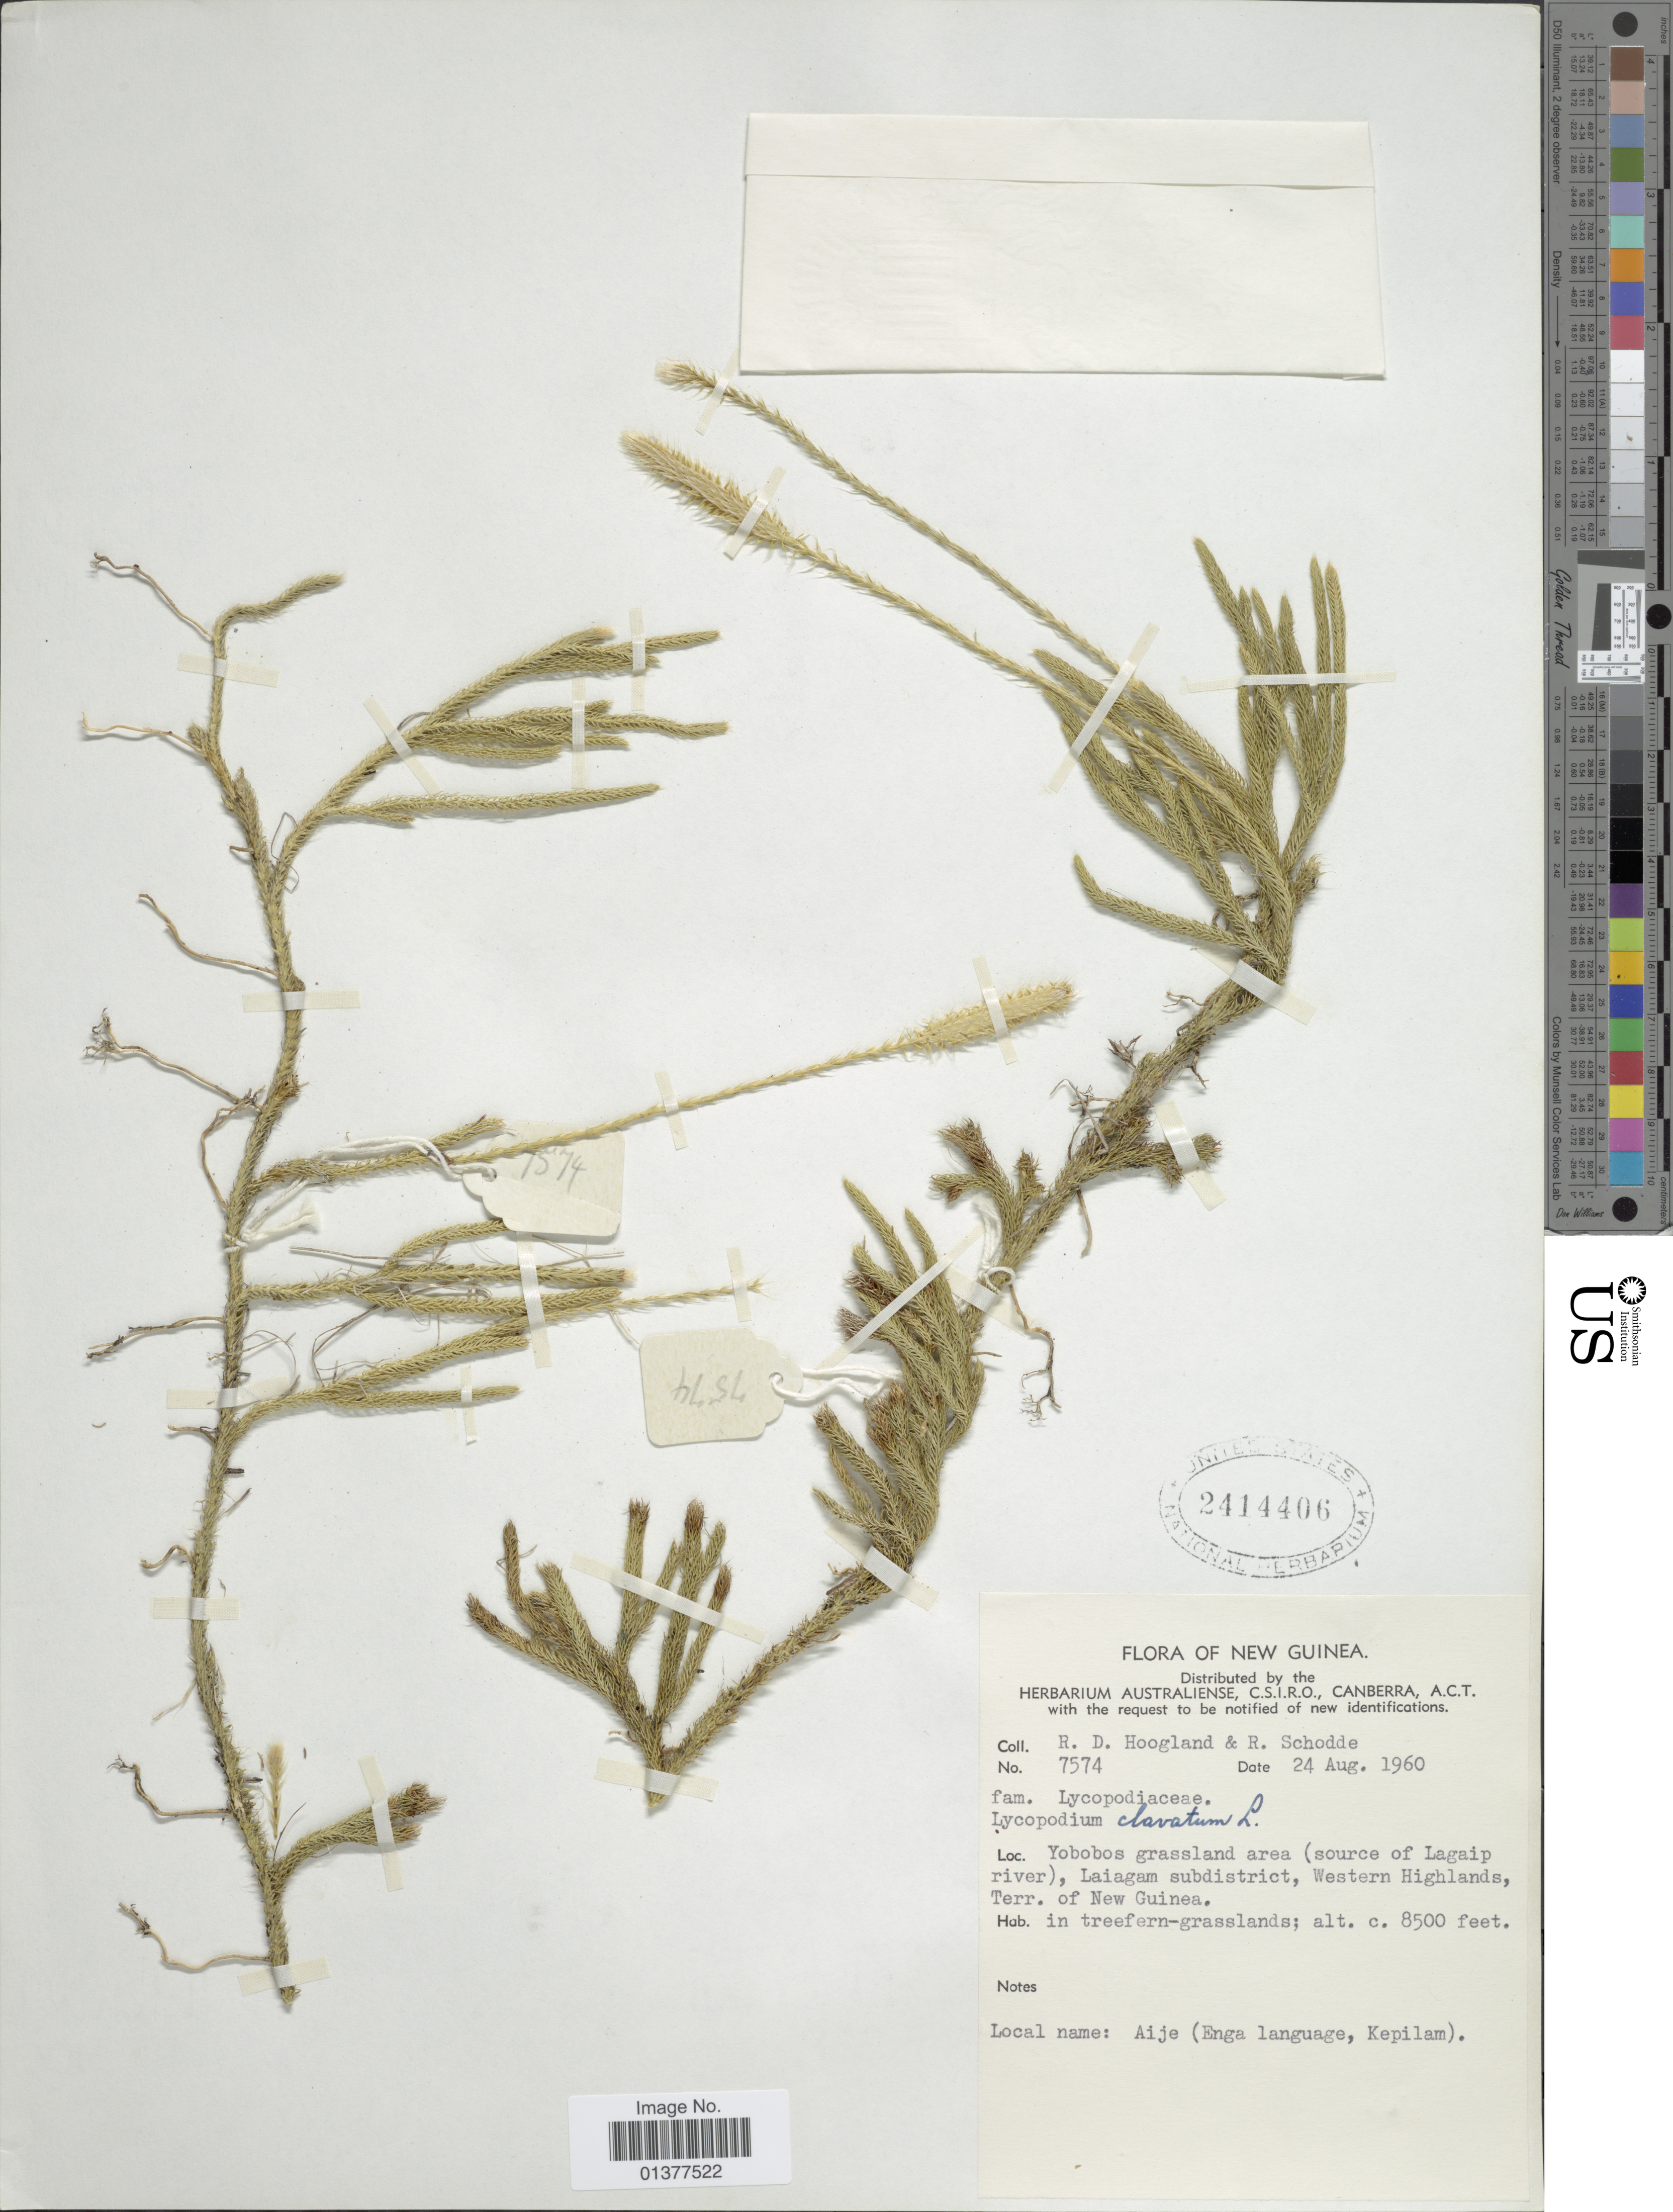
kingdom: Plantae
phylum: Tracheophyta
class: Lycopodiopsida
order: Lycopodiales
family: Lycopodiaceae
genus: Lycopodium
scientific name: Lycopodium clavatum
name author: L.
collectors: R. D. Hoogland & R. Schodde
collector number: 7574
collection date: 1960-08-24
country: Papua New Guinea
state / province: Western Highlands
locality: Yobobos grassland area(source of Lagaio river), Liagam subdistrict, Western Highlands, Terr. of New Guinea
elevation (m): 2591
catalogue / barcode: US 2414406